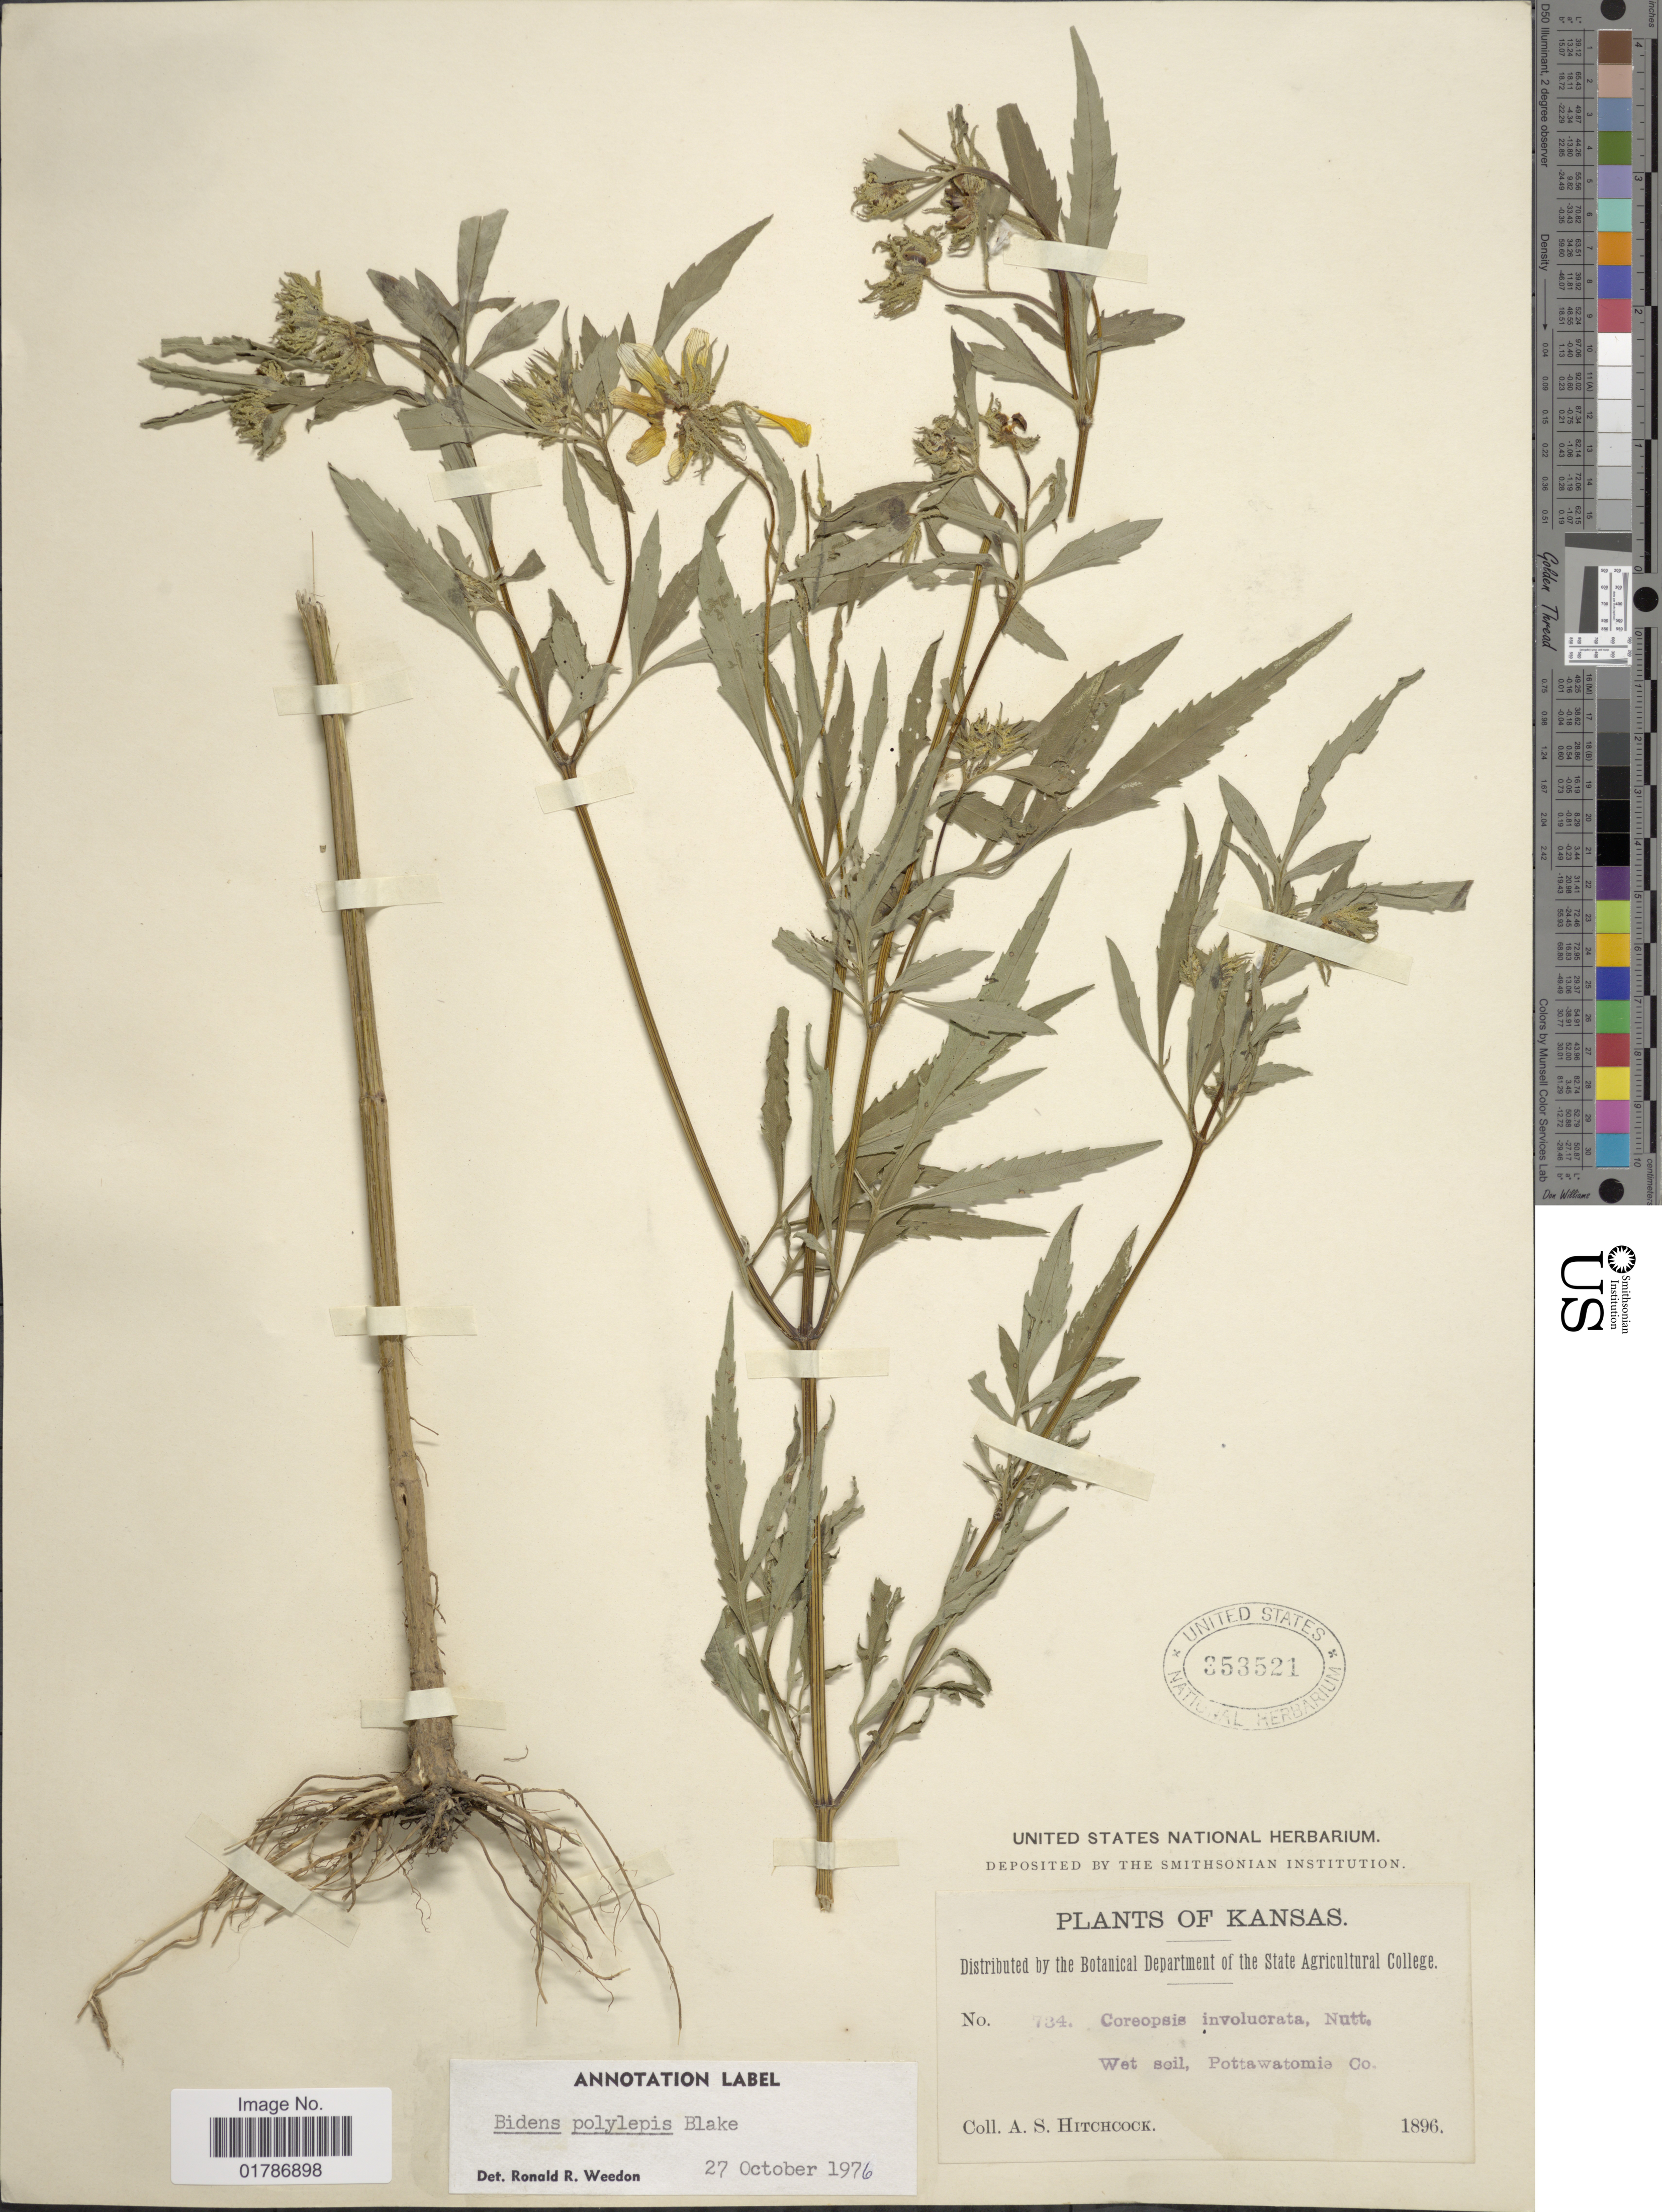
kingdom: Plantae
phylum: Tracheophyta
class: Magnoliopsida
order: Asterales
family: Asteraceae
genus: Bidens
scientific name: Bidens polylepis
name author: S.F. Blake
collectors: A. S. Hitchcock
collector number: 734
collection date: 1896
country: United States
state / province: Kansas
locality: Wet soil, Pottawatomia Co.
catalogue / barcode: US 353521